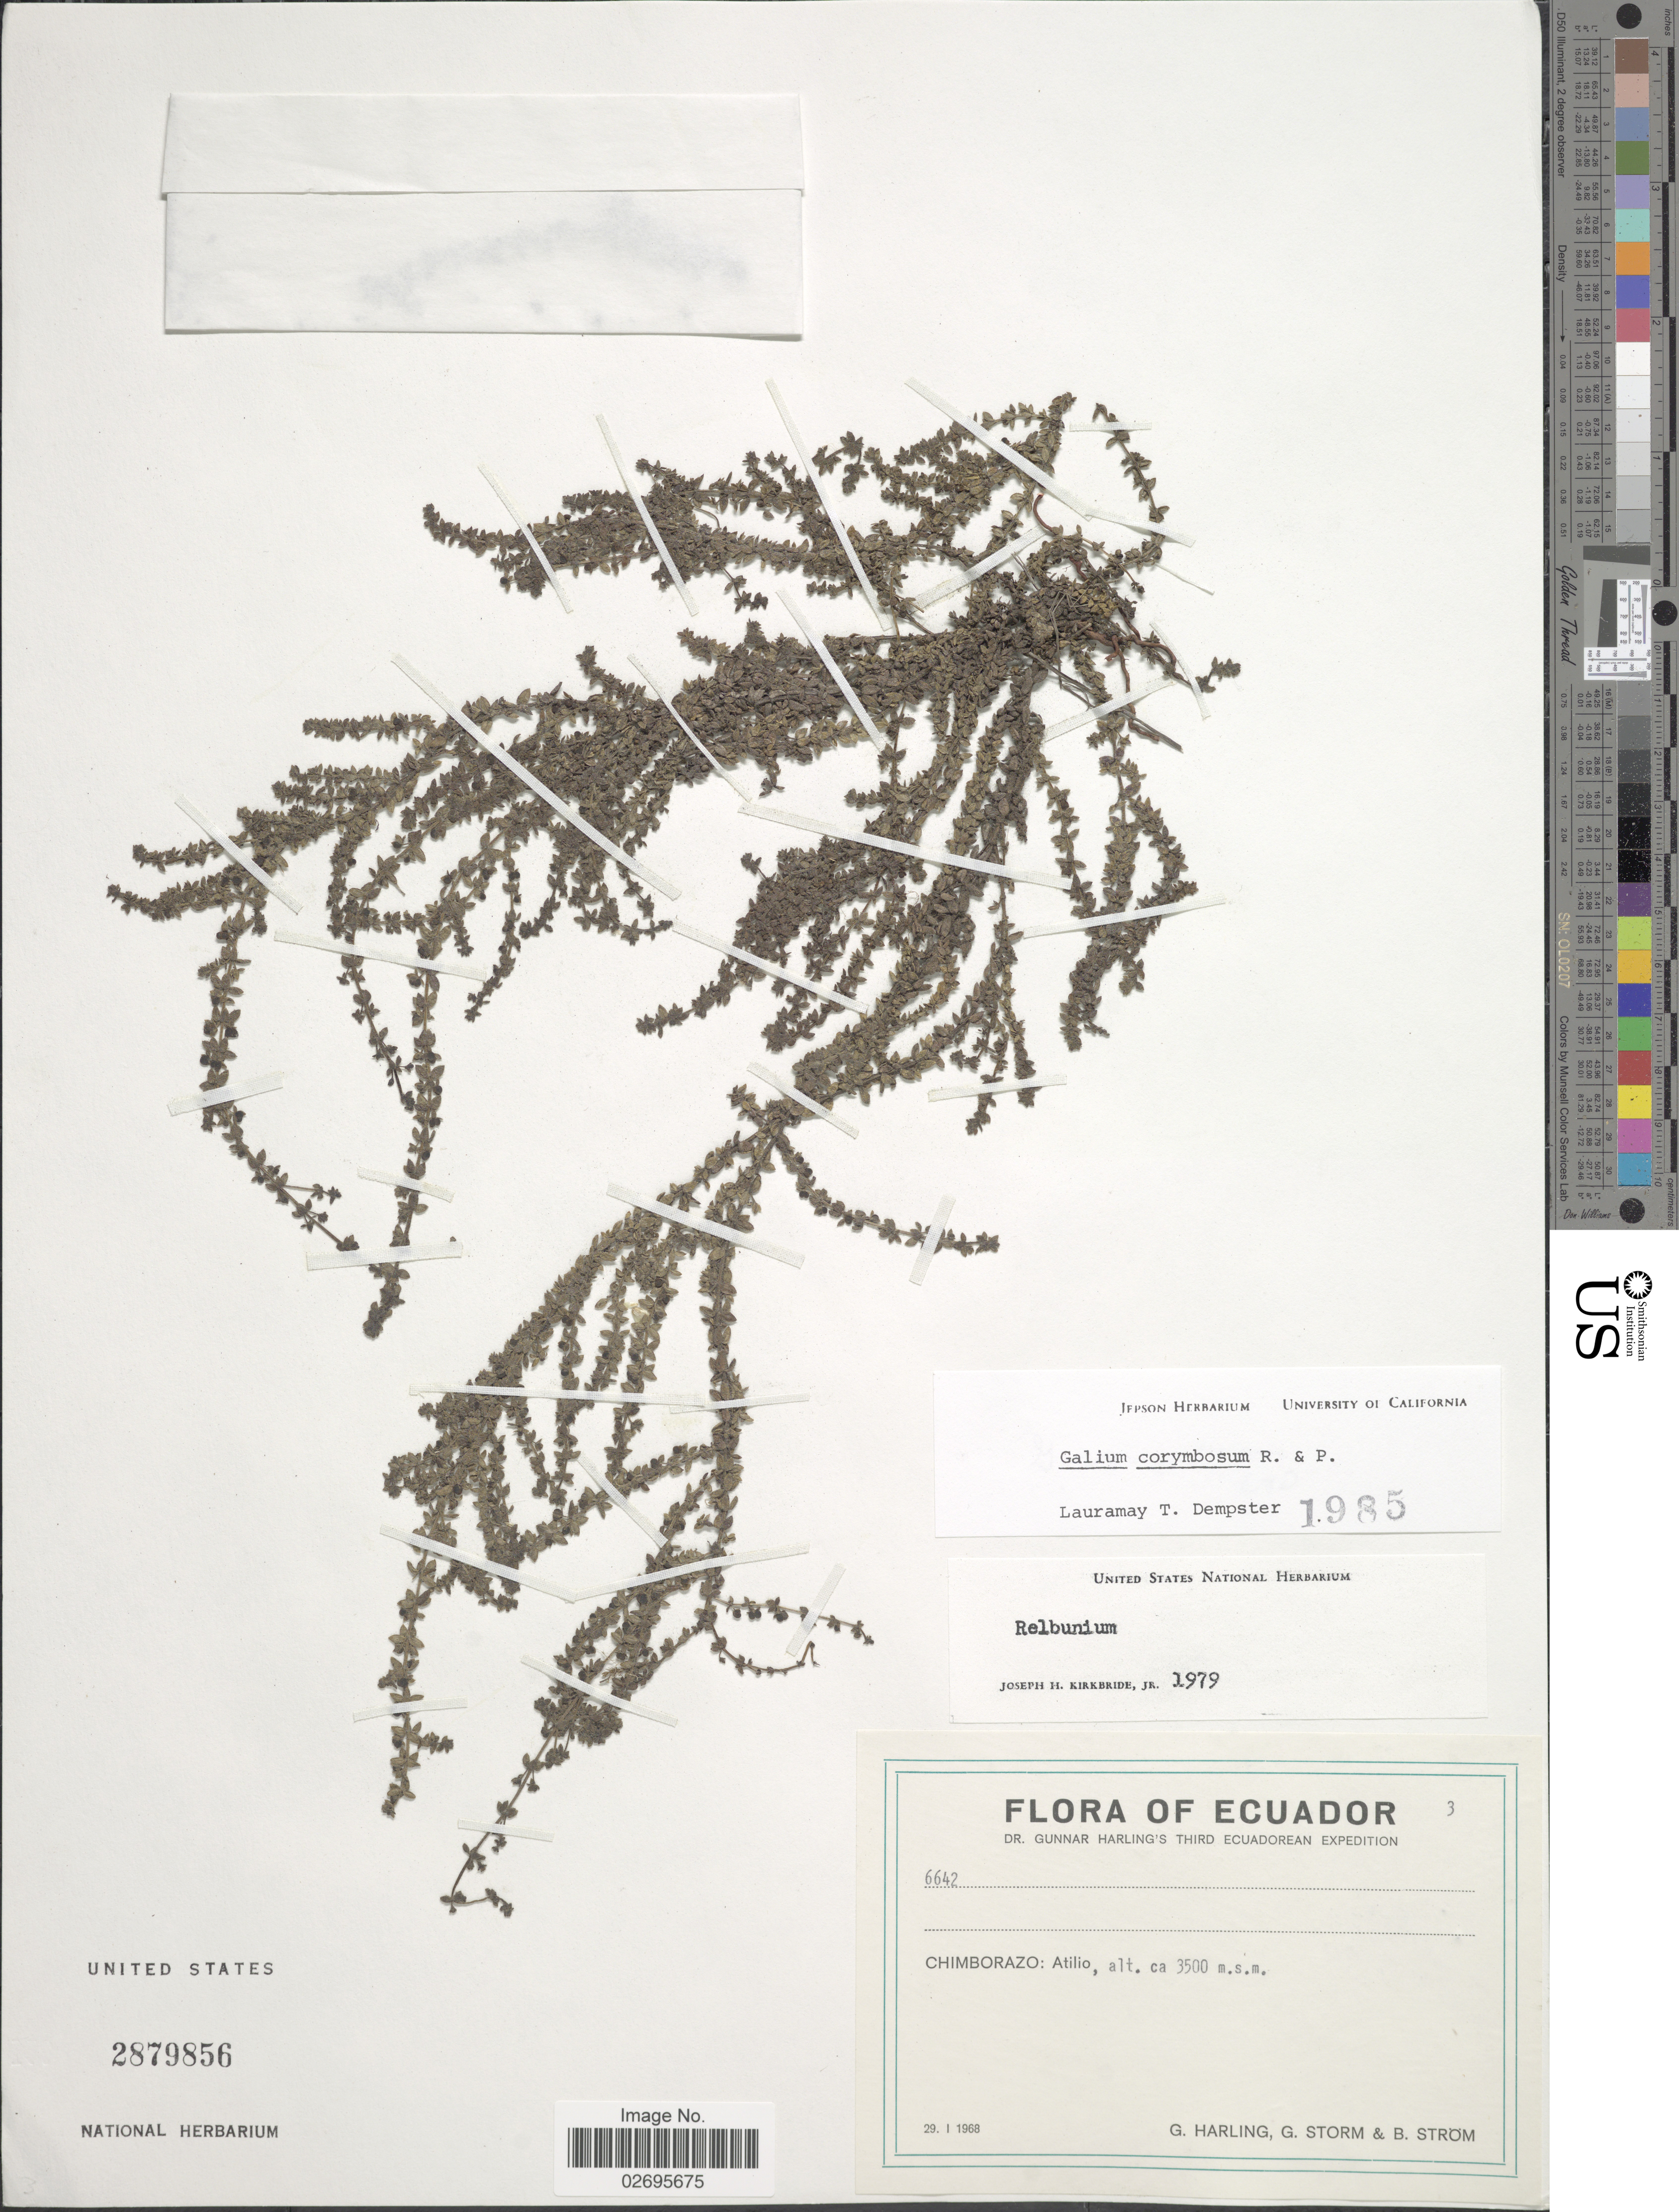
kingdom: Plantae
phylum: Tracheophyta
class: Magnoliopsida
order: Gentianales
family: Rubiaceae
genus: Galium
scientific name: Galium corymbosum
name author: Ruiz & Pav.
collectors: G. Harling, G. Storm & B. Ström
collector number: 6642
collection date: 1968-01-29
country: Ecuador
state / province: Chimborazo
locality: Chimborazo: Atilio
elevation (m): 3500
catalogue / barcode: US 2879856